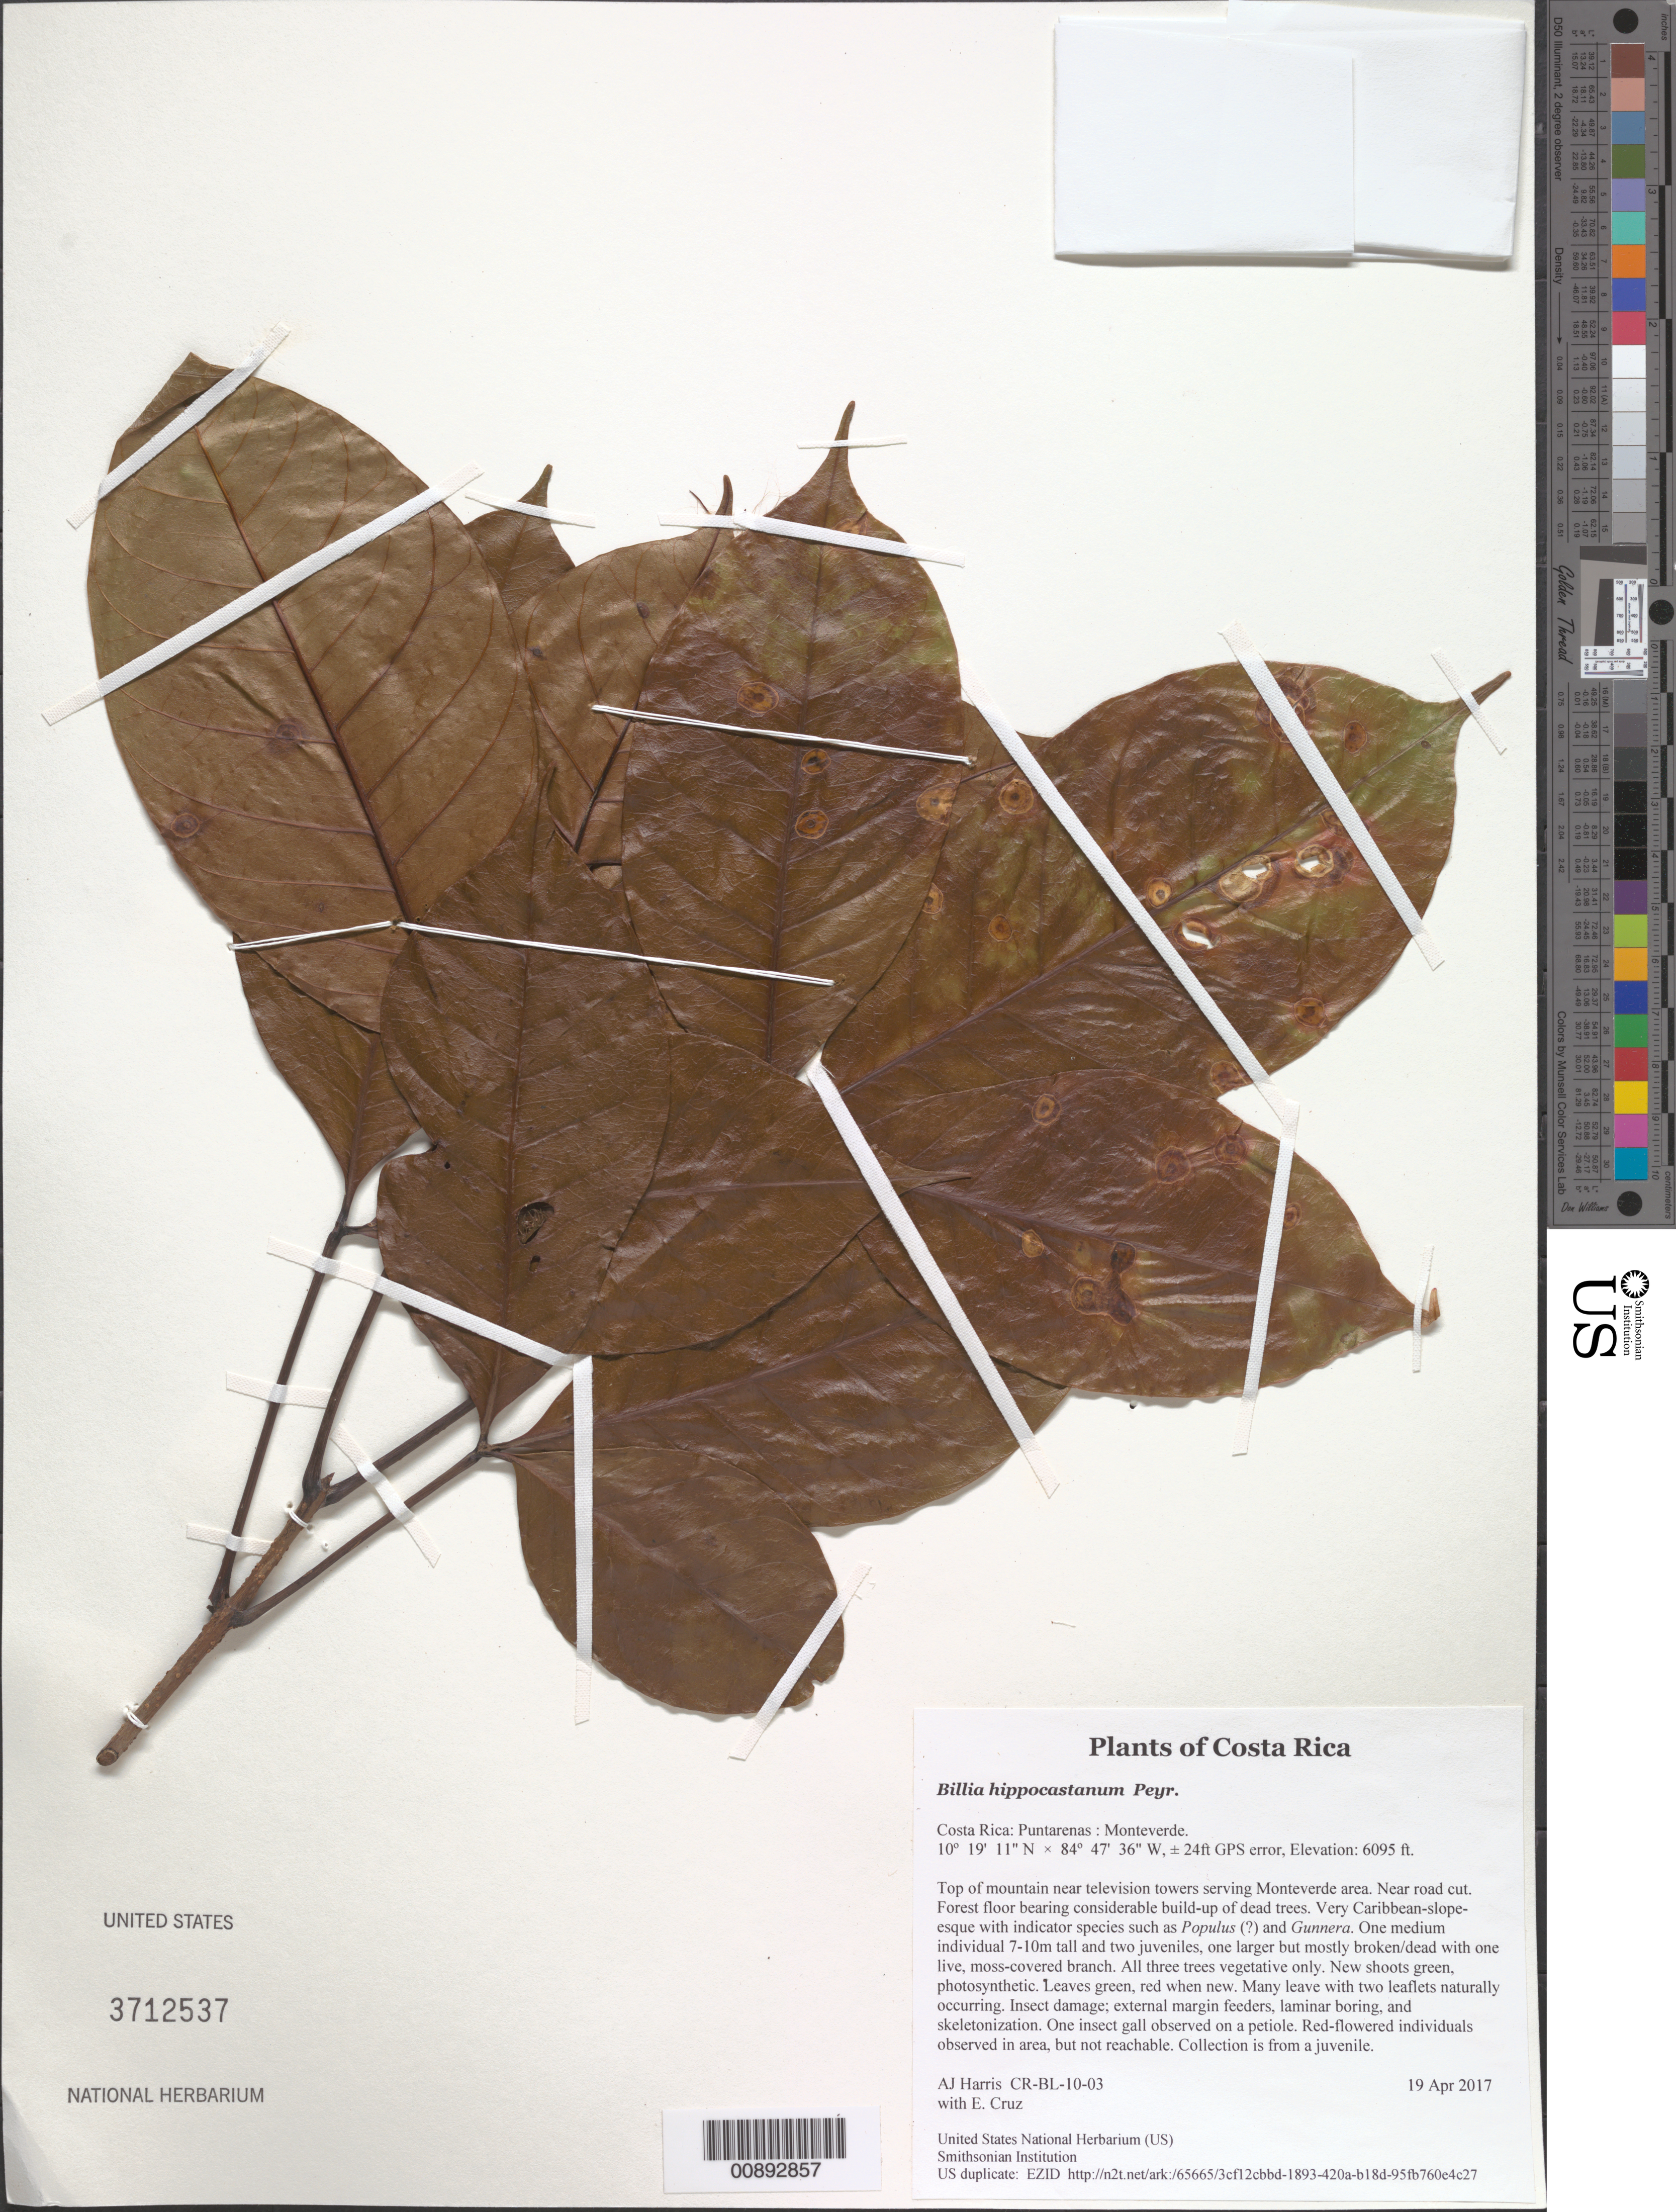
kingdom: Plantae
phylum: Tracheophyta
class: Magnoliopsida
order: Sapindales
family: Sapindaceae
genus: Billia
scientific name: Billia hippocastanum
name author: Peyr.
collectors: A. J. Harris & E. Cruz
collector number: CR-BL-10-03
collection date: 2017-04-18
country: Costa Rica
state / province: Puntarenas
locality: Monteverde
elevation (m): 1858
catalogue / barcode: US 3712537